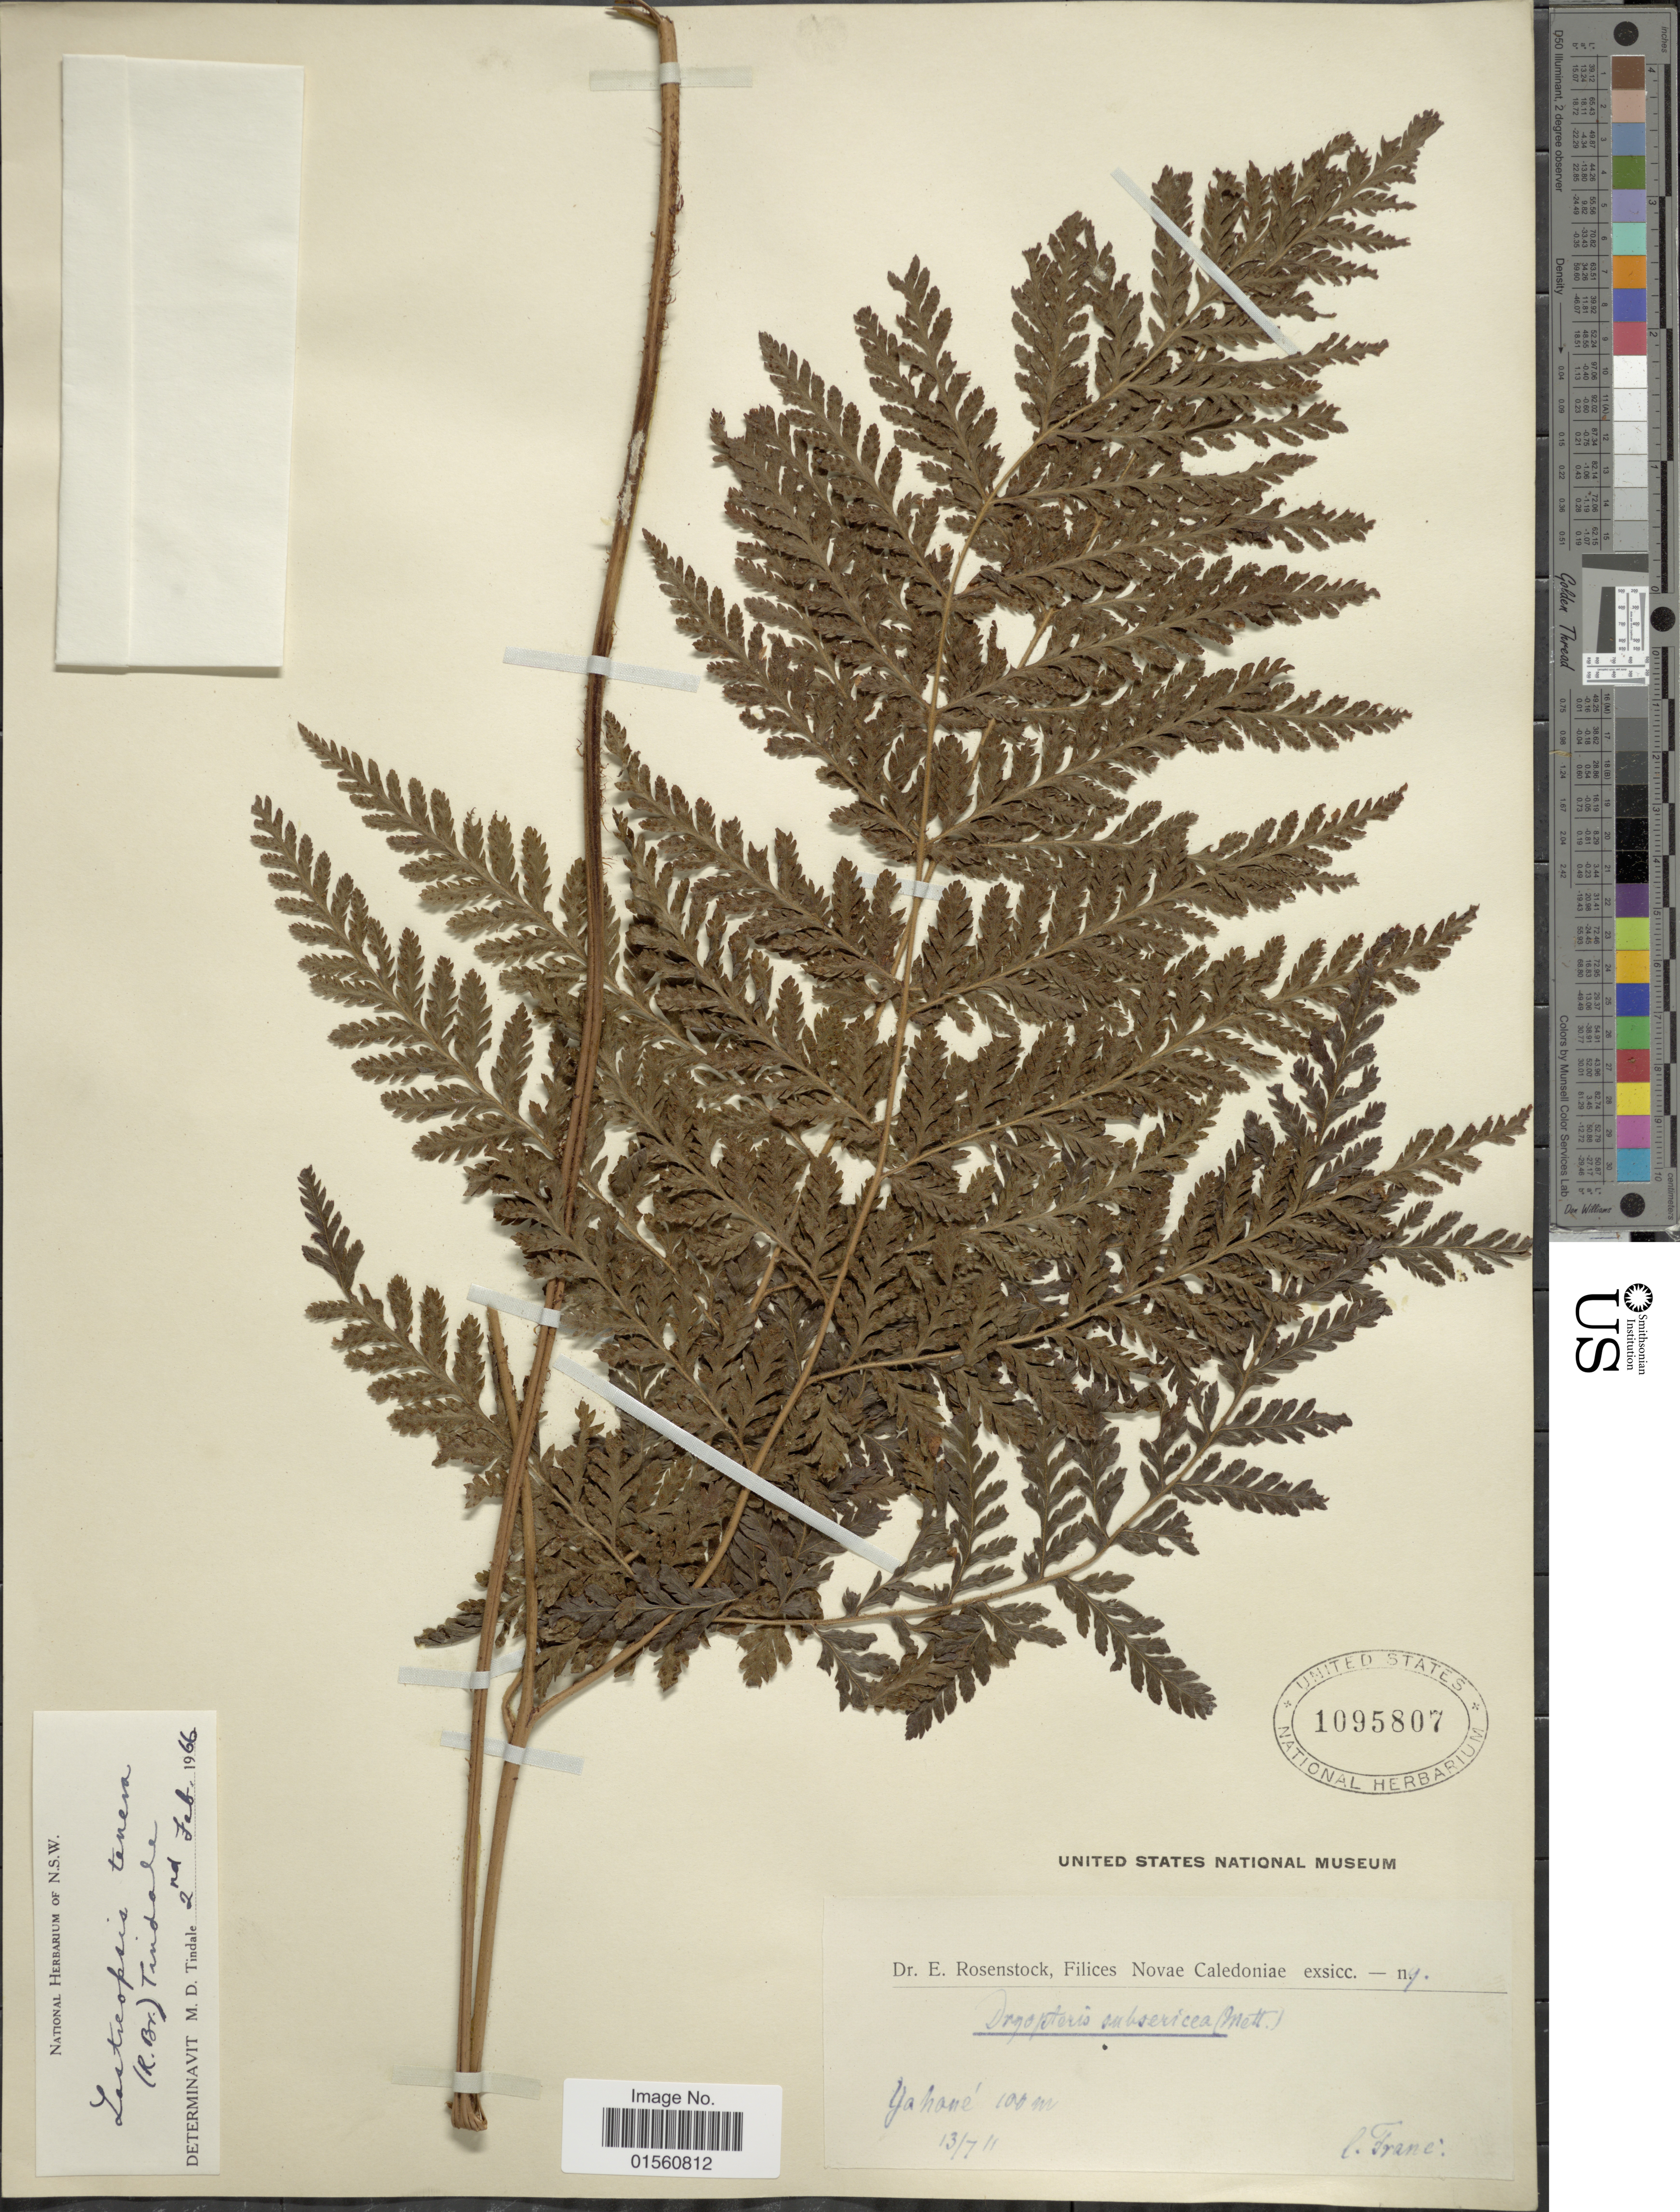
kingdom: Plantae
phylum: Tracheophyta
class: Polypodiopsida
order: Polypodiales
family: Dryopteridaceae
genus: Lastreopsis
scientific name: Lastreopsis tenera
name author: (R. Br.) Tindale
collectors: Franc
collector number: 9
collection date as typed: Transcribed d/m/y: 13/7/11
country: New Caledonia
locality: Yahone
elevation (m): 100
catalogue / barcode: US 1095807